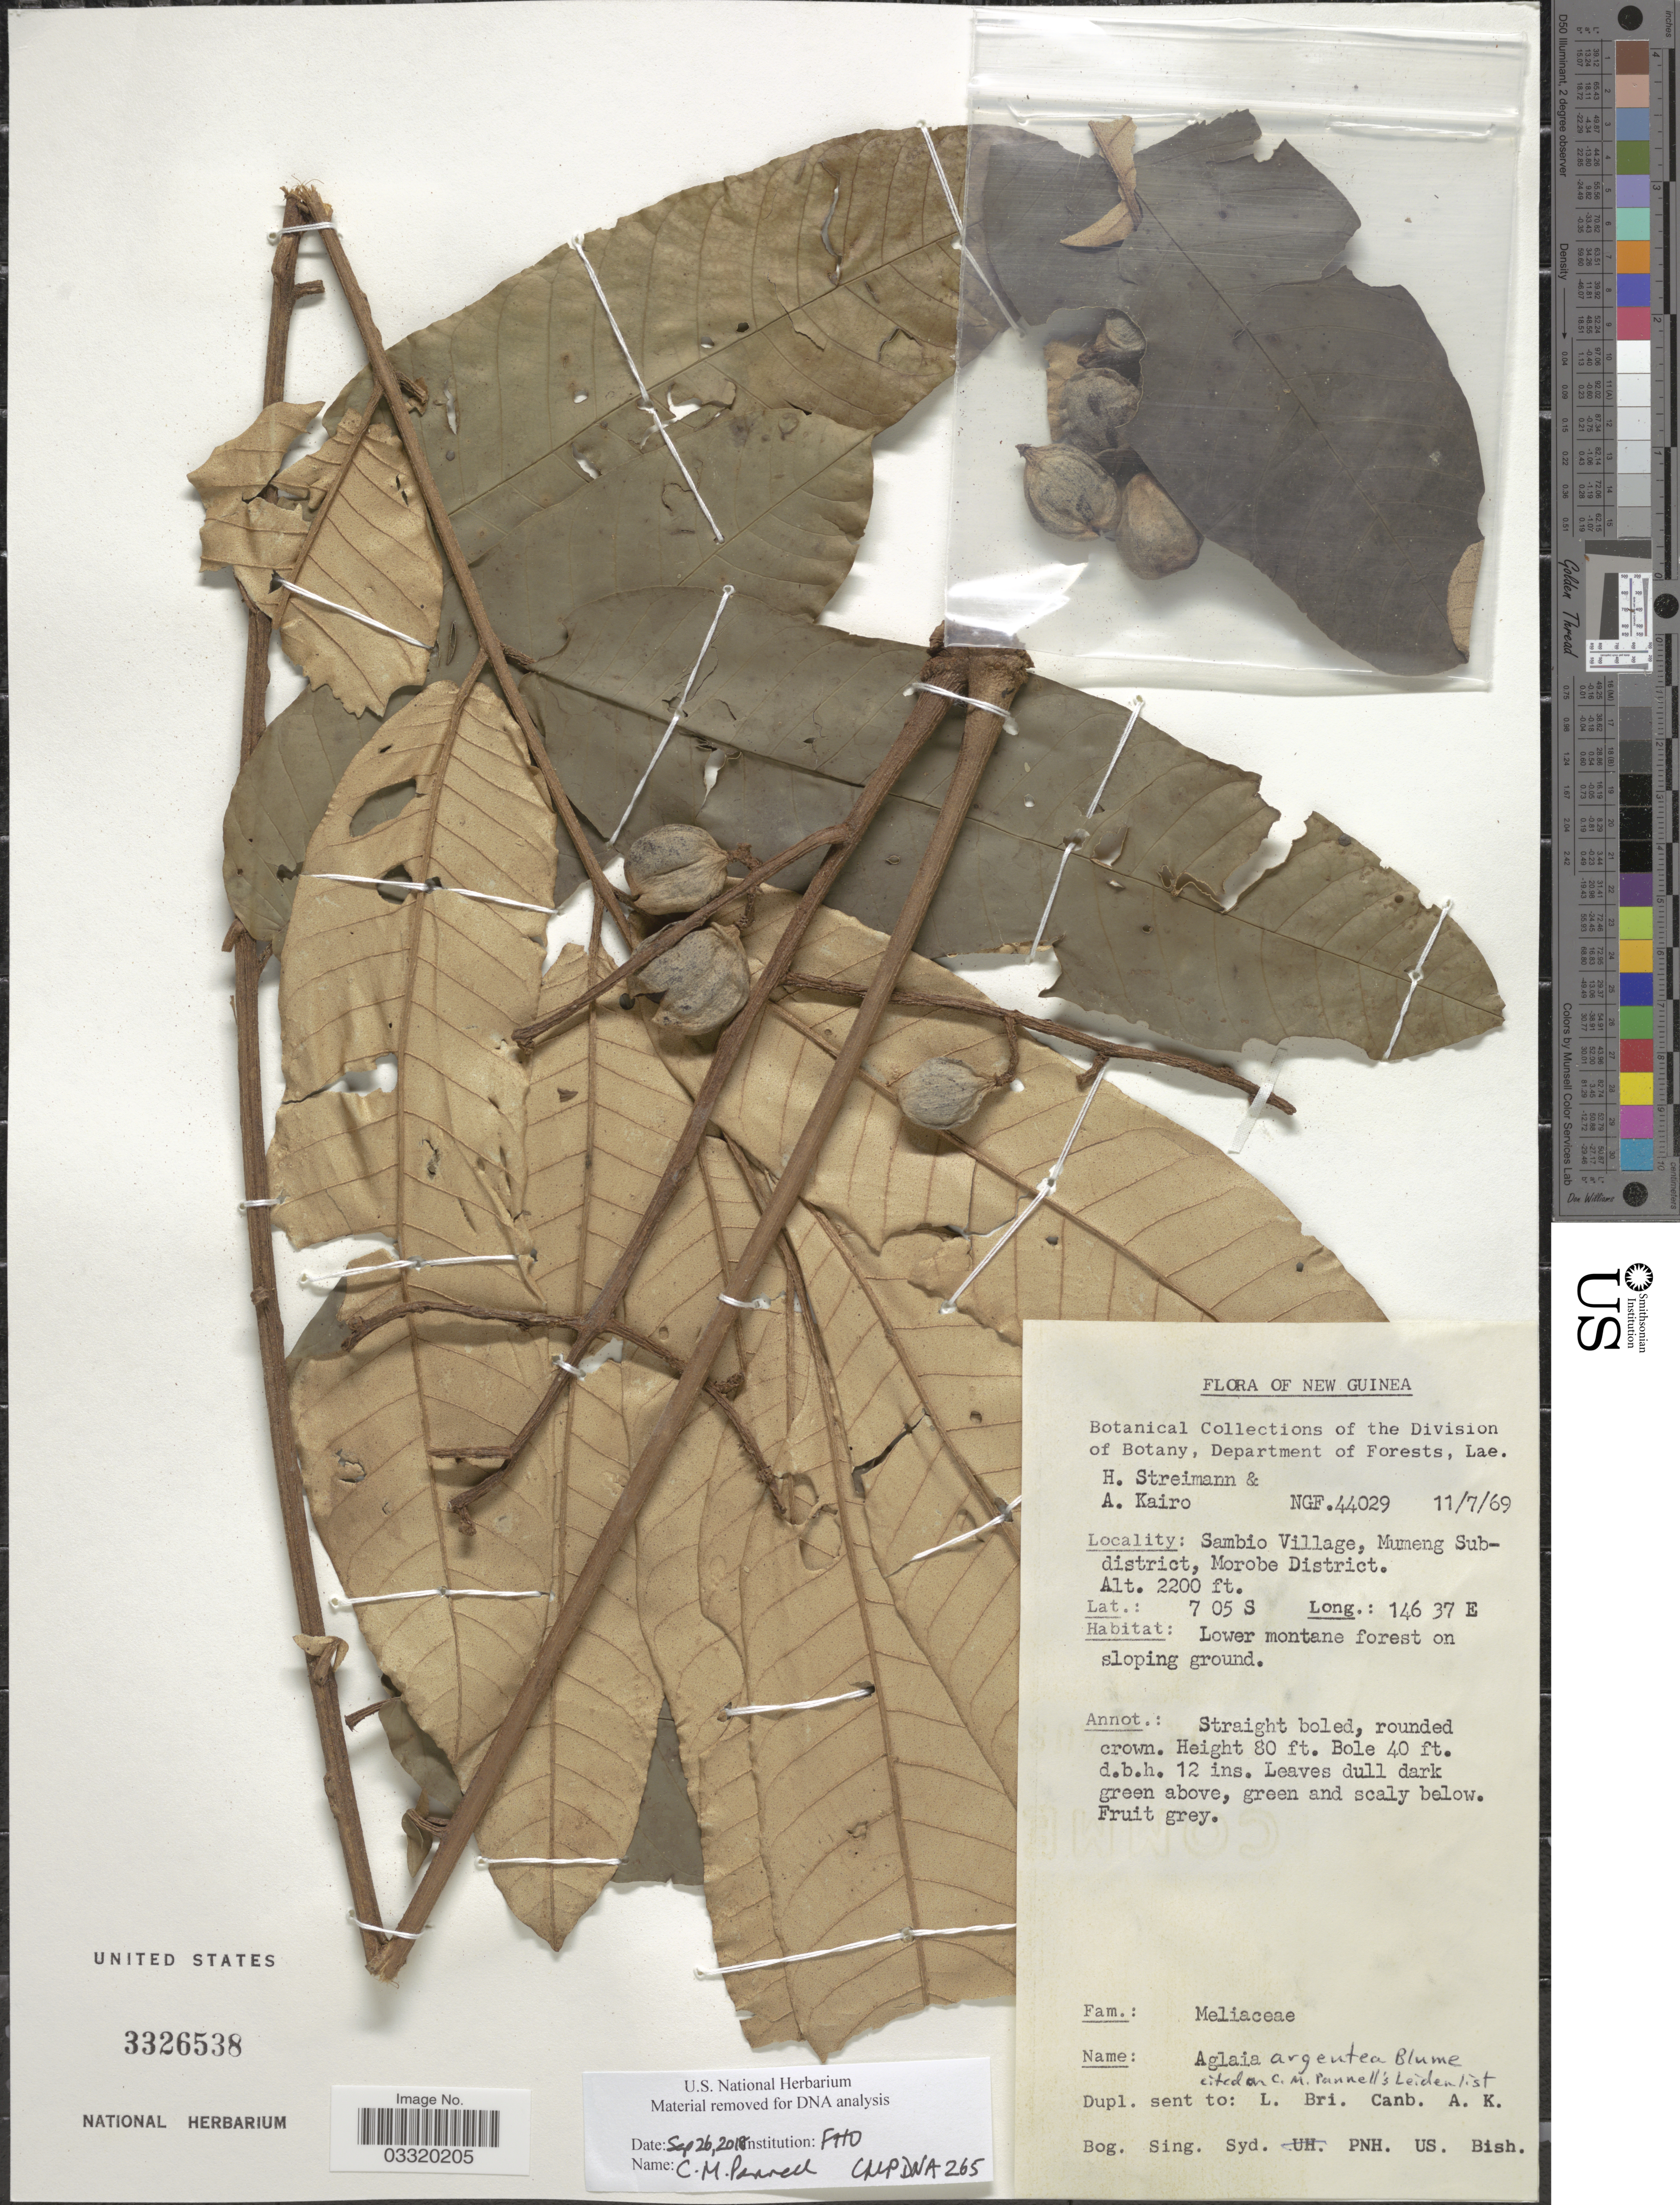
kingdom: Plantae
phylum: Tracheophyta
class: Magnoliopsida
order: Sapindales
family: Meliaceae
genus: Aglaia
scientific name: Aglaia argentea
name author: Blume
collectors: H. Streimann & A. Kairo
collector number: NGF44029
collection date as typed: Transcribed d/m/y: 11/7/69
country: Papua New Guinea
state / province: Morobe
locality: New Guinea. Sambio Village, Mumeng Subdistrict, Morobe District.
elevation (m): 671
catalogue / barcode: US 3326538